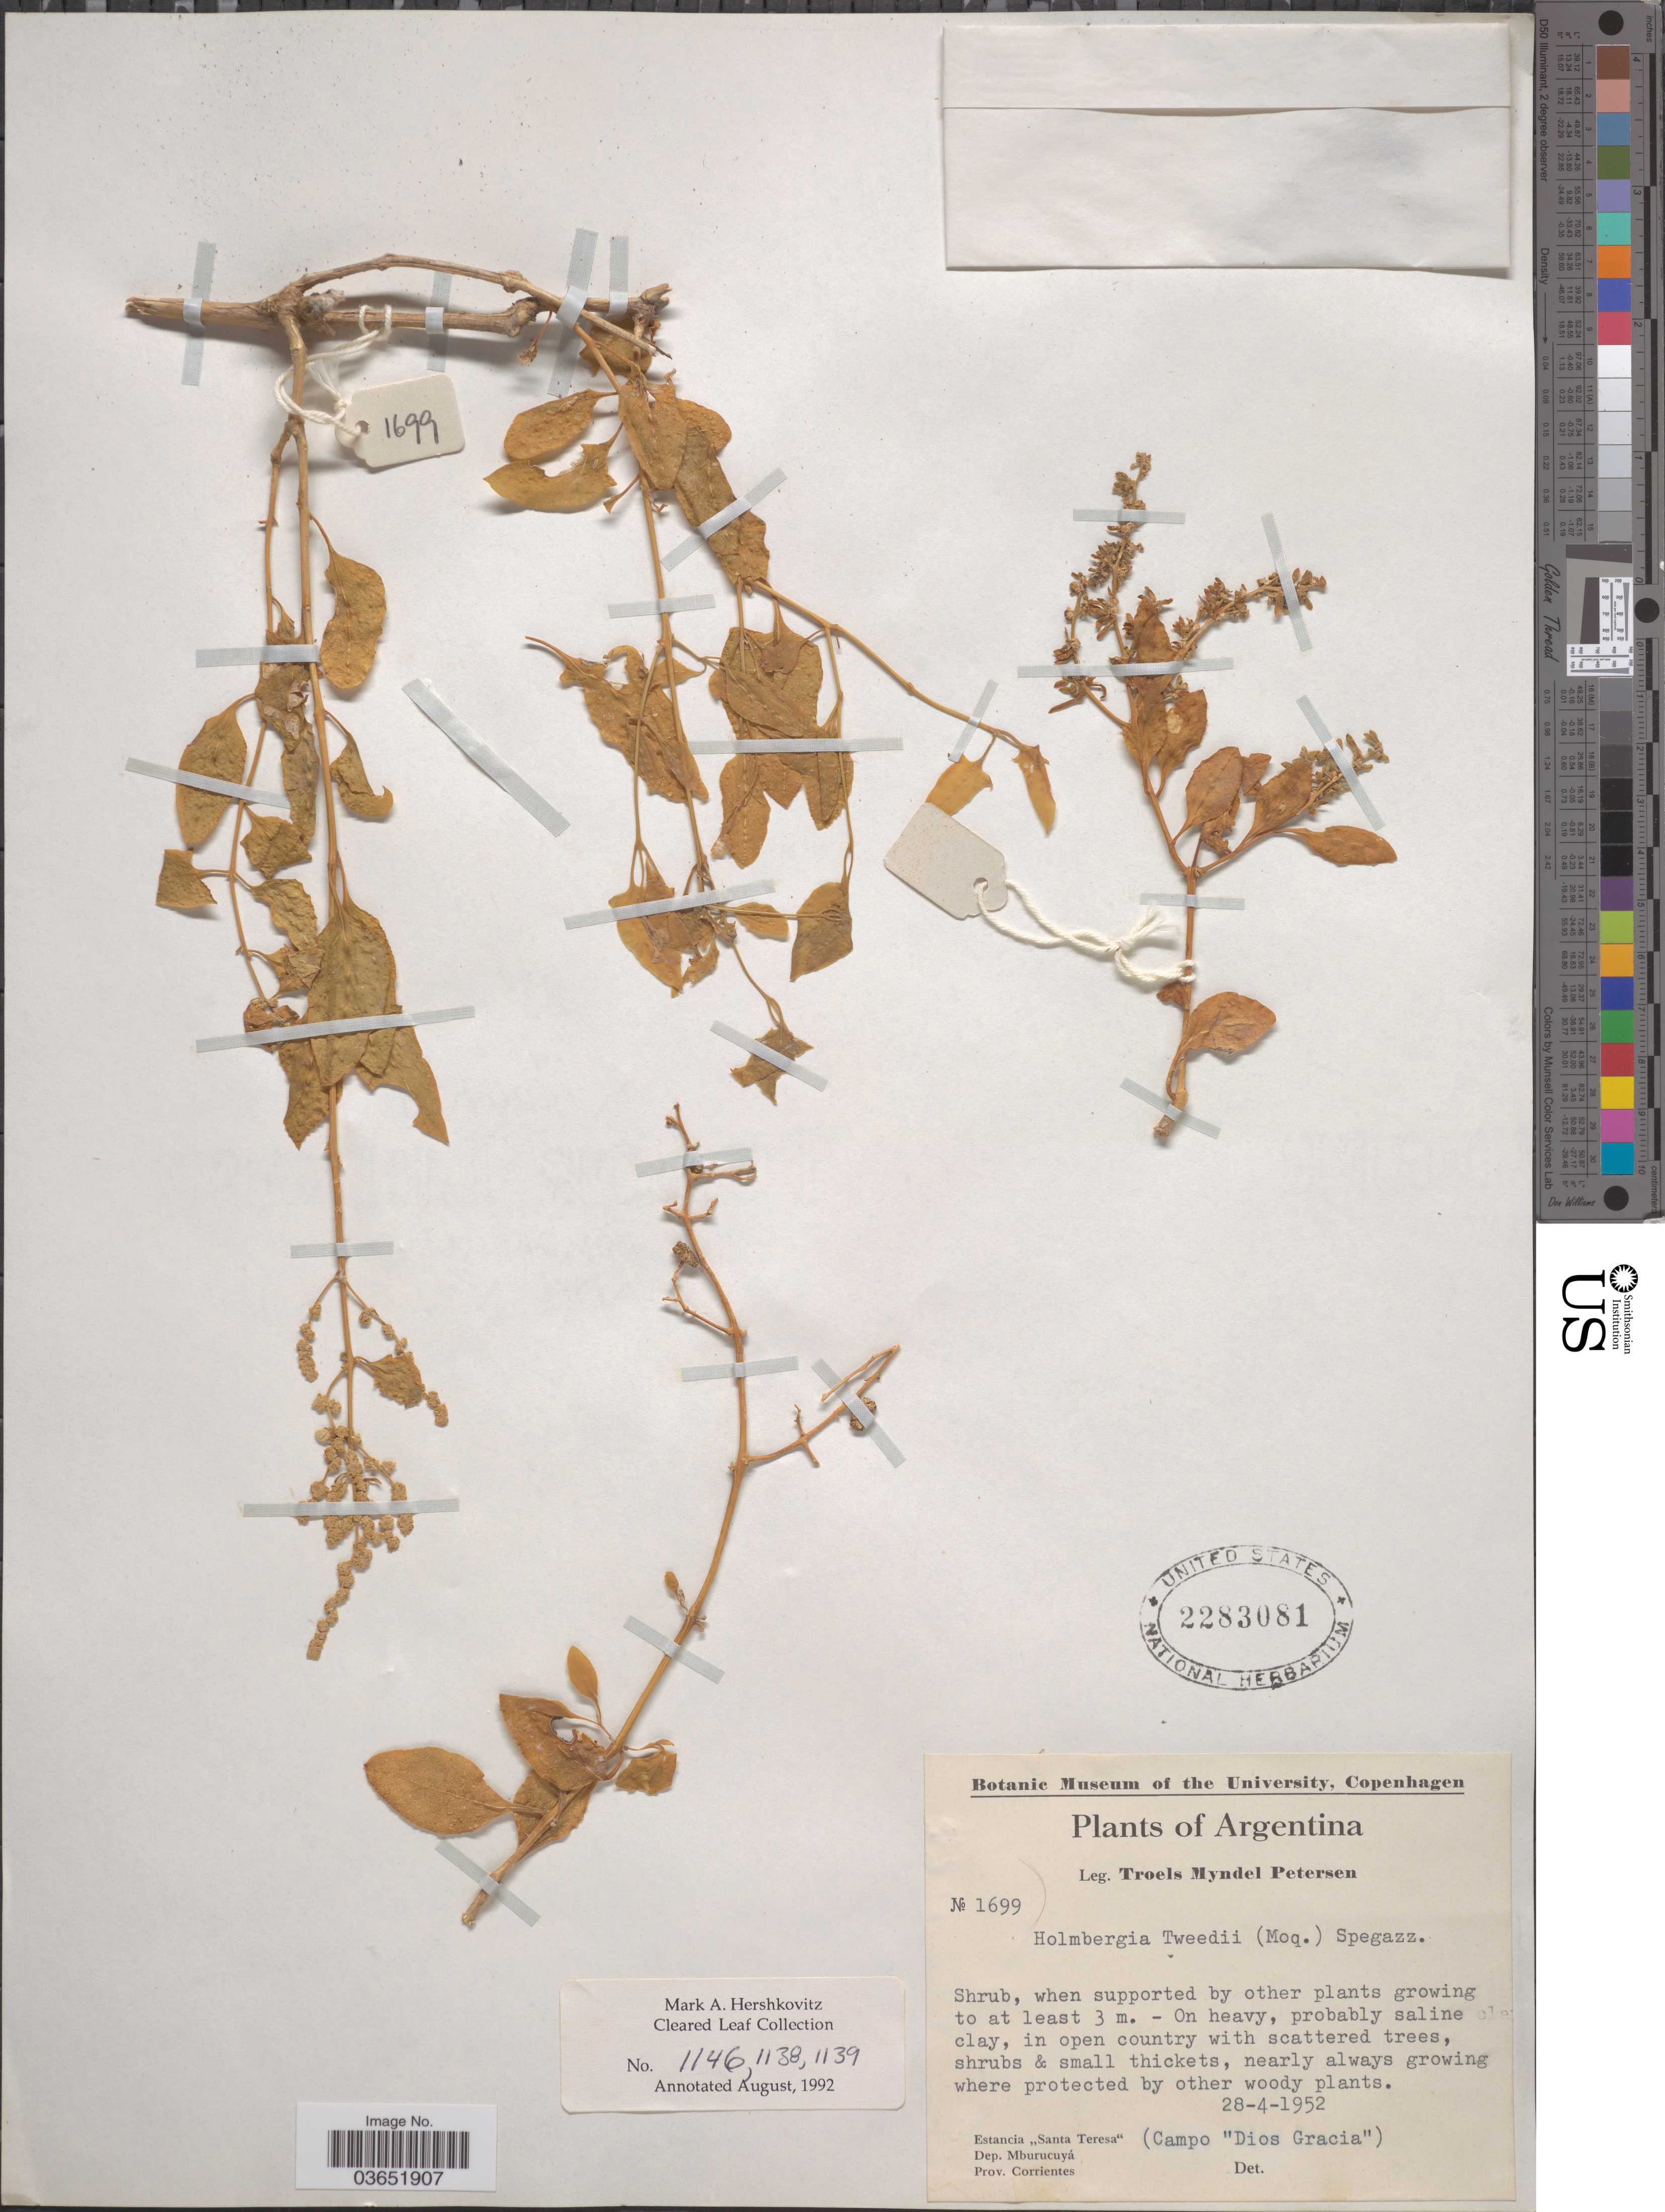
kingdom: Plantae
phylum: Tracheophyta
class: Magnoliopsida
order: Caryophyllales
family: Amaranthaceae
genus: Holmbergia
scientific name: Holmbergia tweedii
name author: (Moq.) Speg.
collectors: T. M. Petersen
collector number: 1699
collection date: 1952-04-28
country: Argentina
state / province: Corrientes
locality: Estancia "Santa Teresa". Dep. Mburucuyá. (Campo "Dios Gracia").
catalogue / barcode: US 2283081